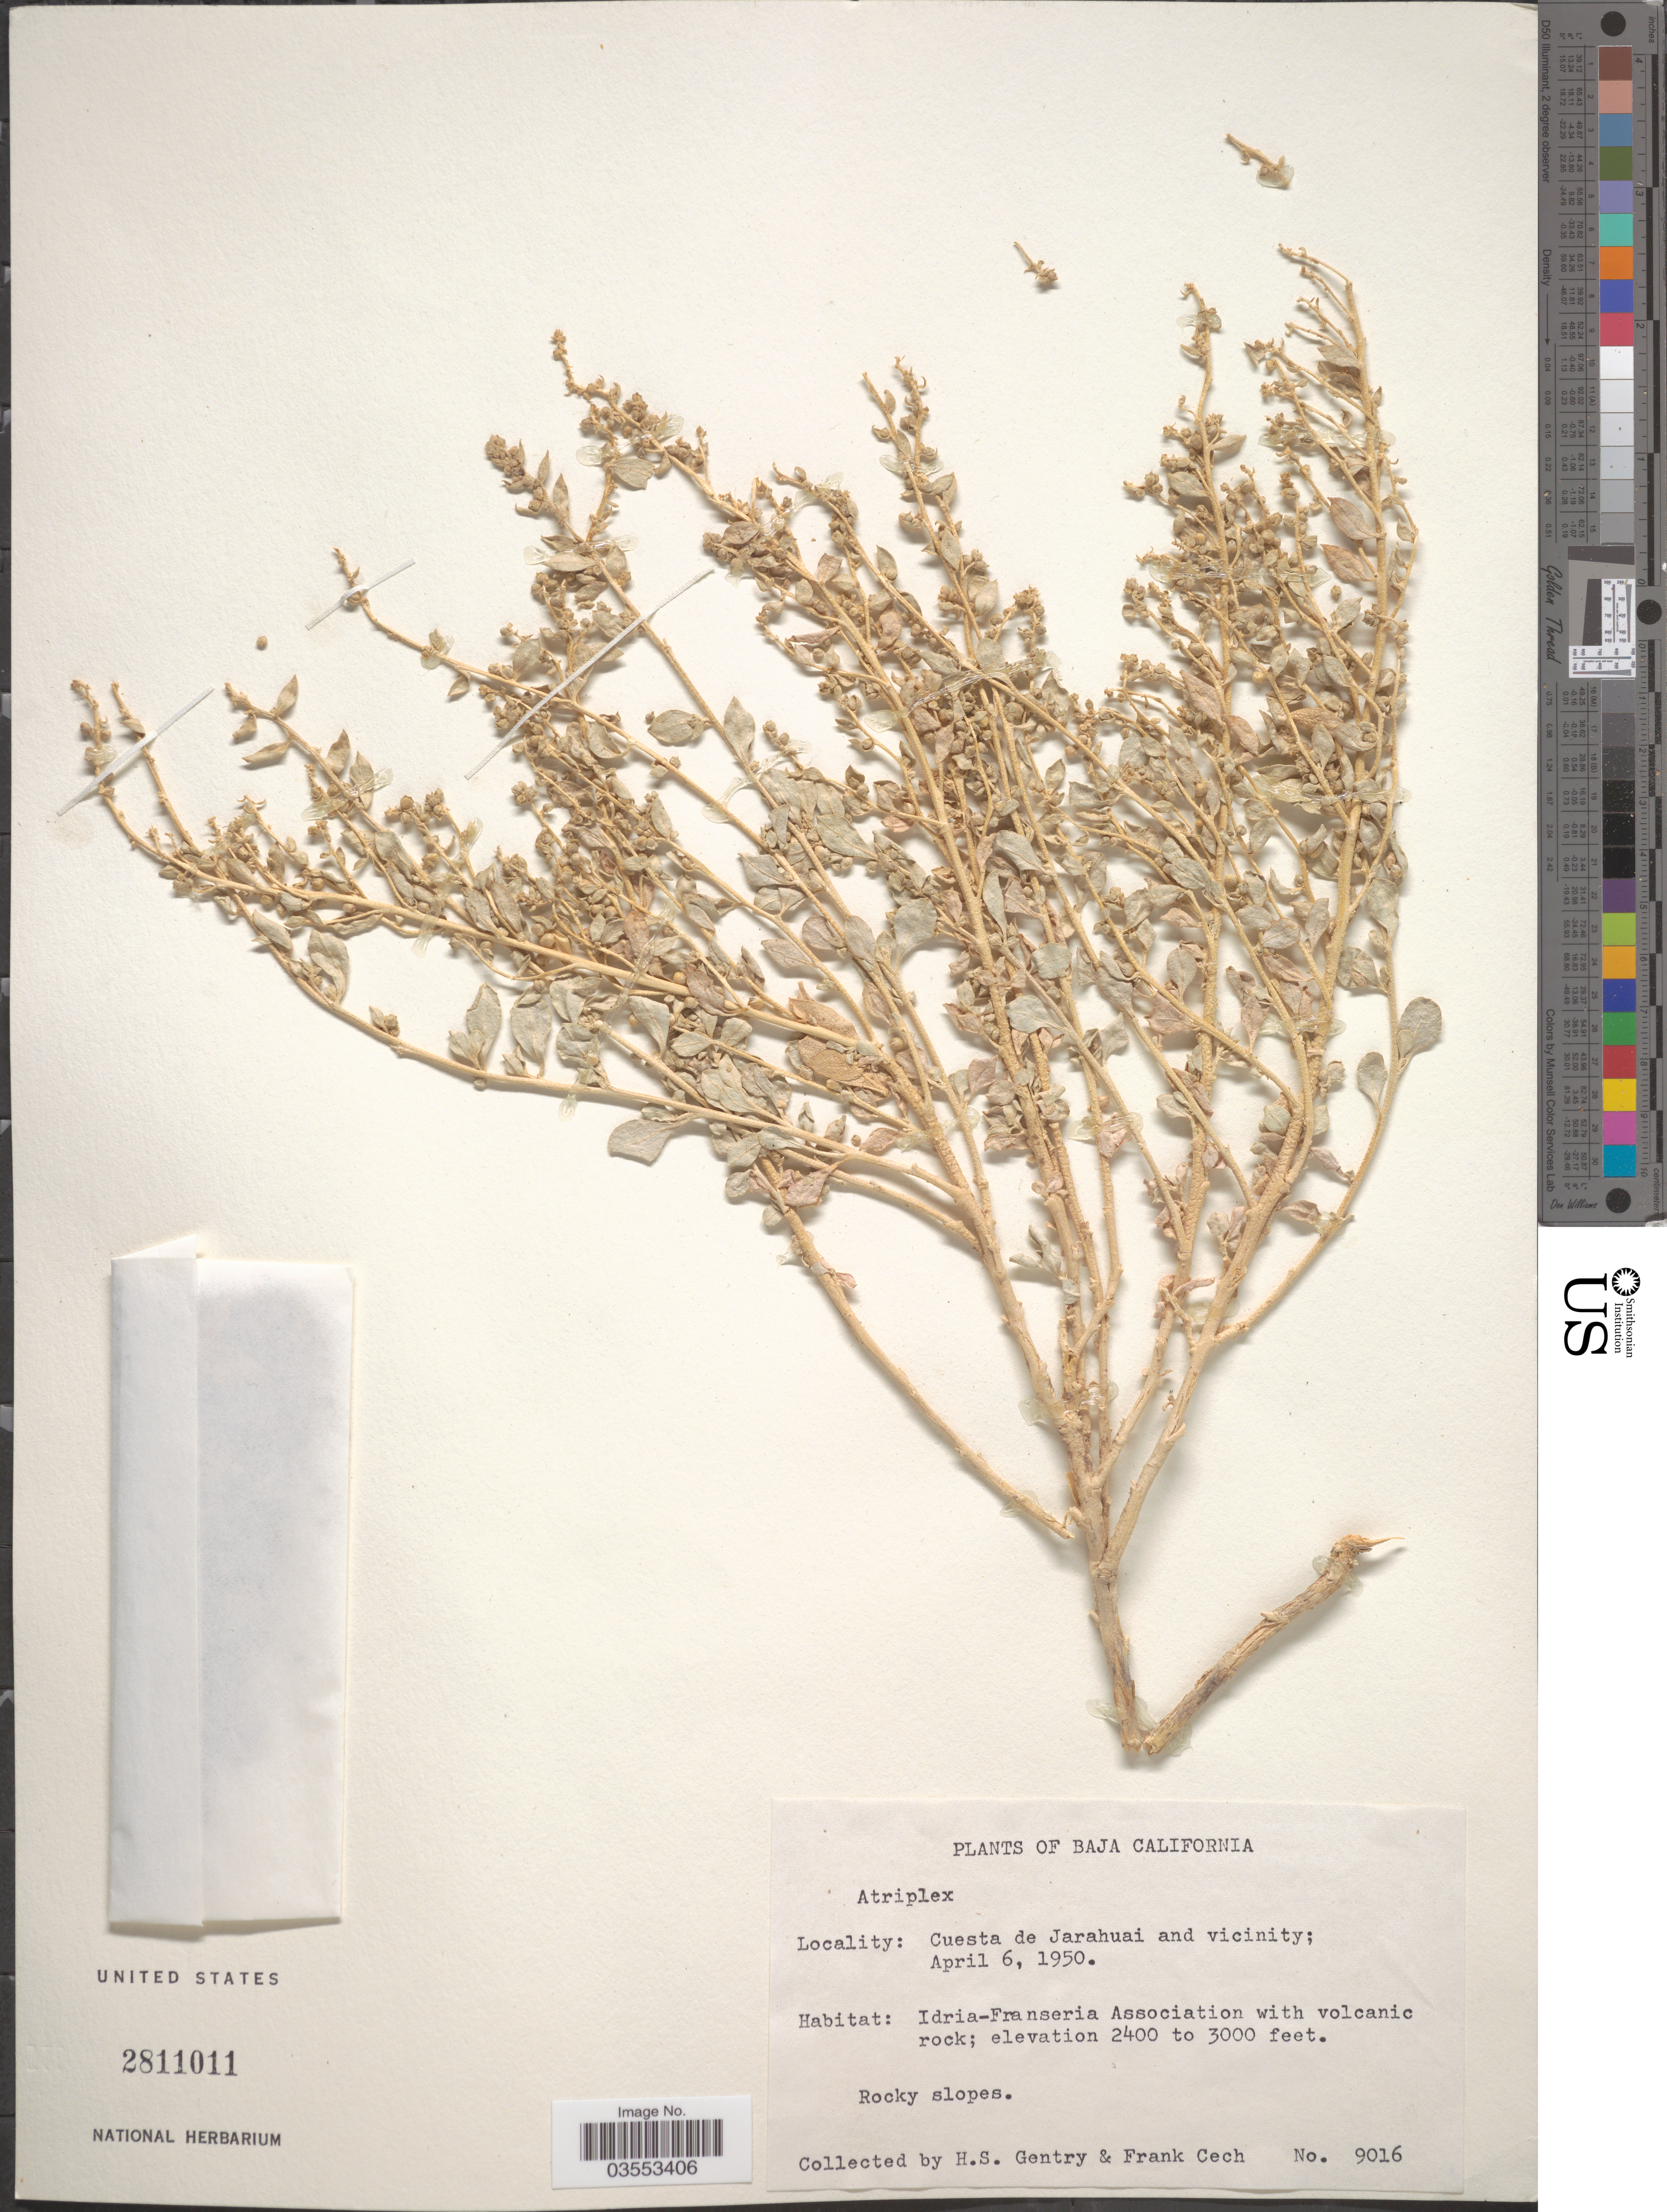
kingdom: Plantae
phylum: Tracheophyta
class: Magnoliopsida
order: Caryophyllales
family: Amaranthaceae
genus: Atriplex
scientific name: Atriplex sp.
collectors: H. S. Gentry & F. Cech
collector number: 9016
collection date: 1950-04-06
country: Mexico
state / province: Baja California Norte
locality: Cuesta de Jarahuai and vicinity.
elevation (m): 732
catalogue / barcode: US 2811011